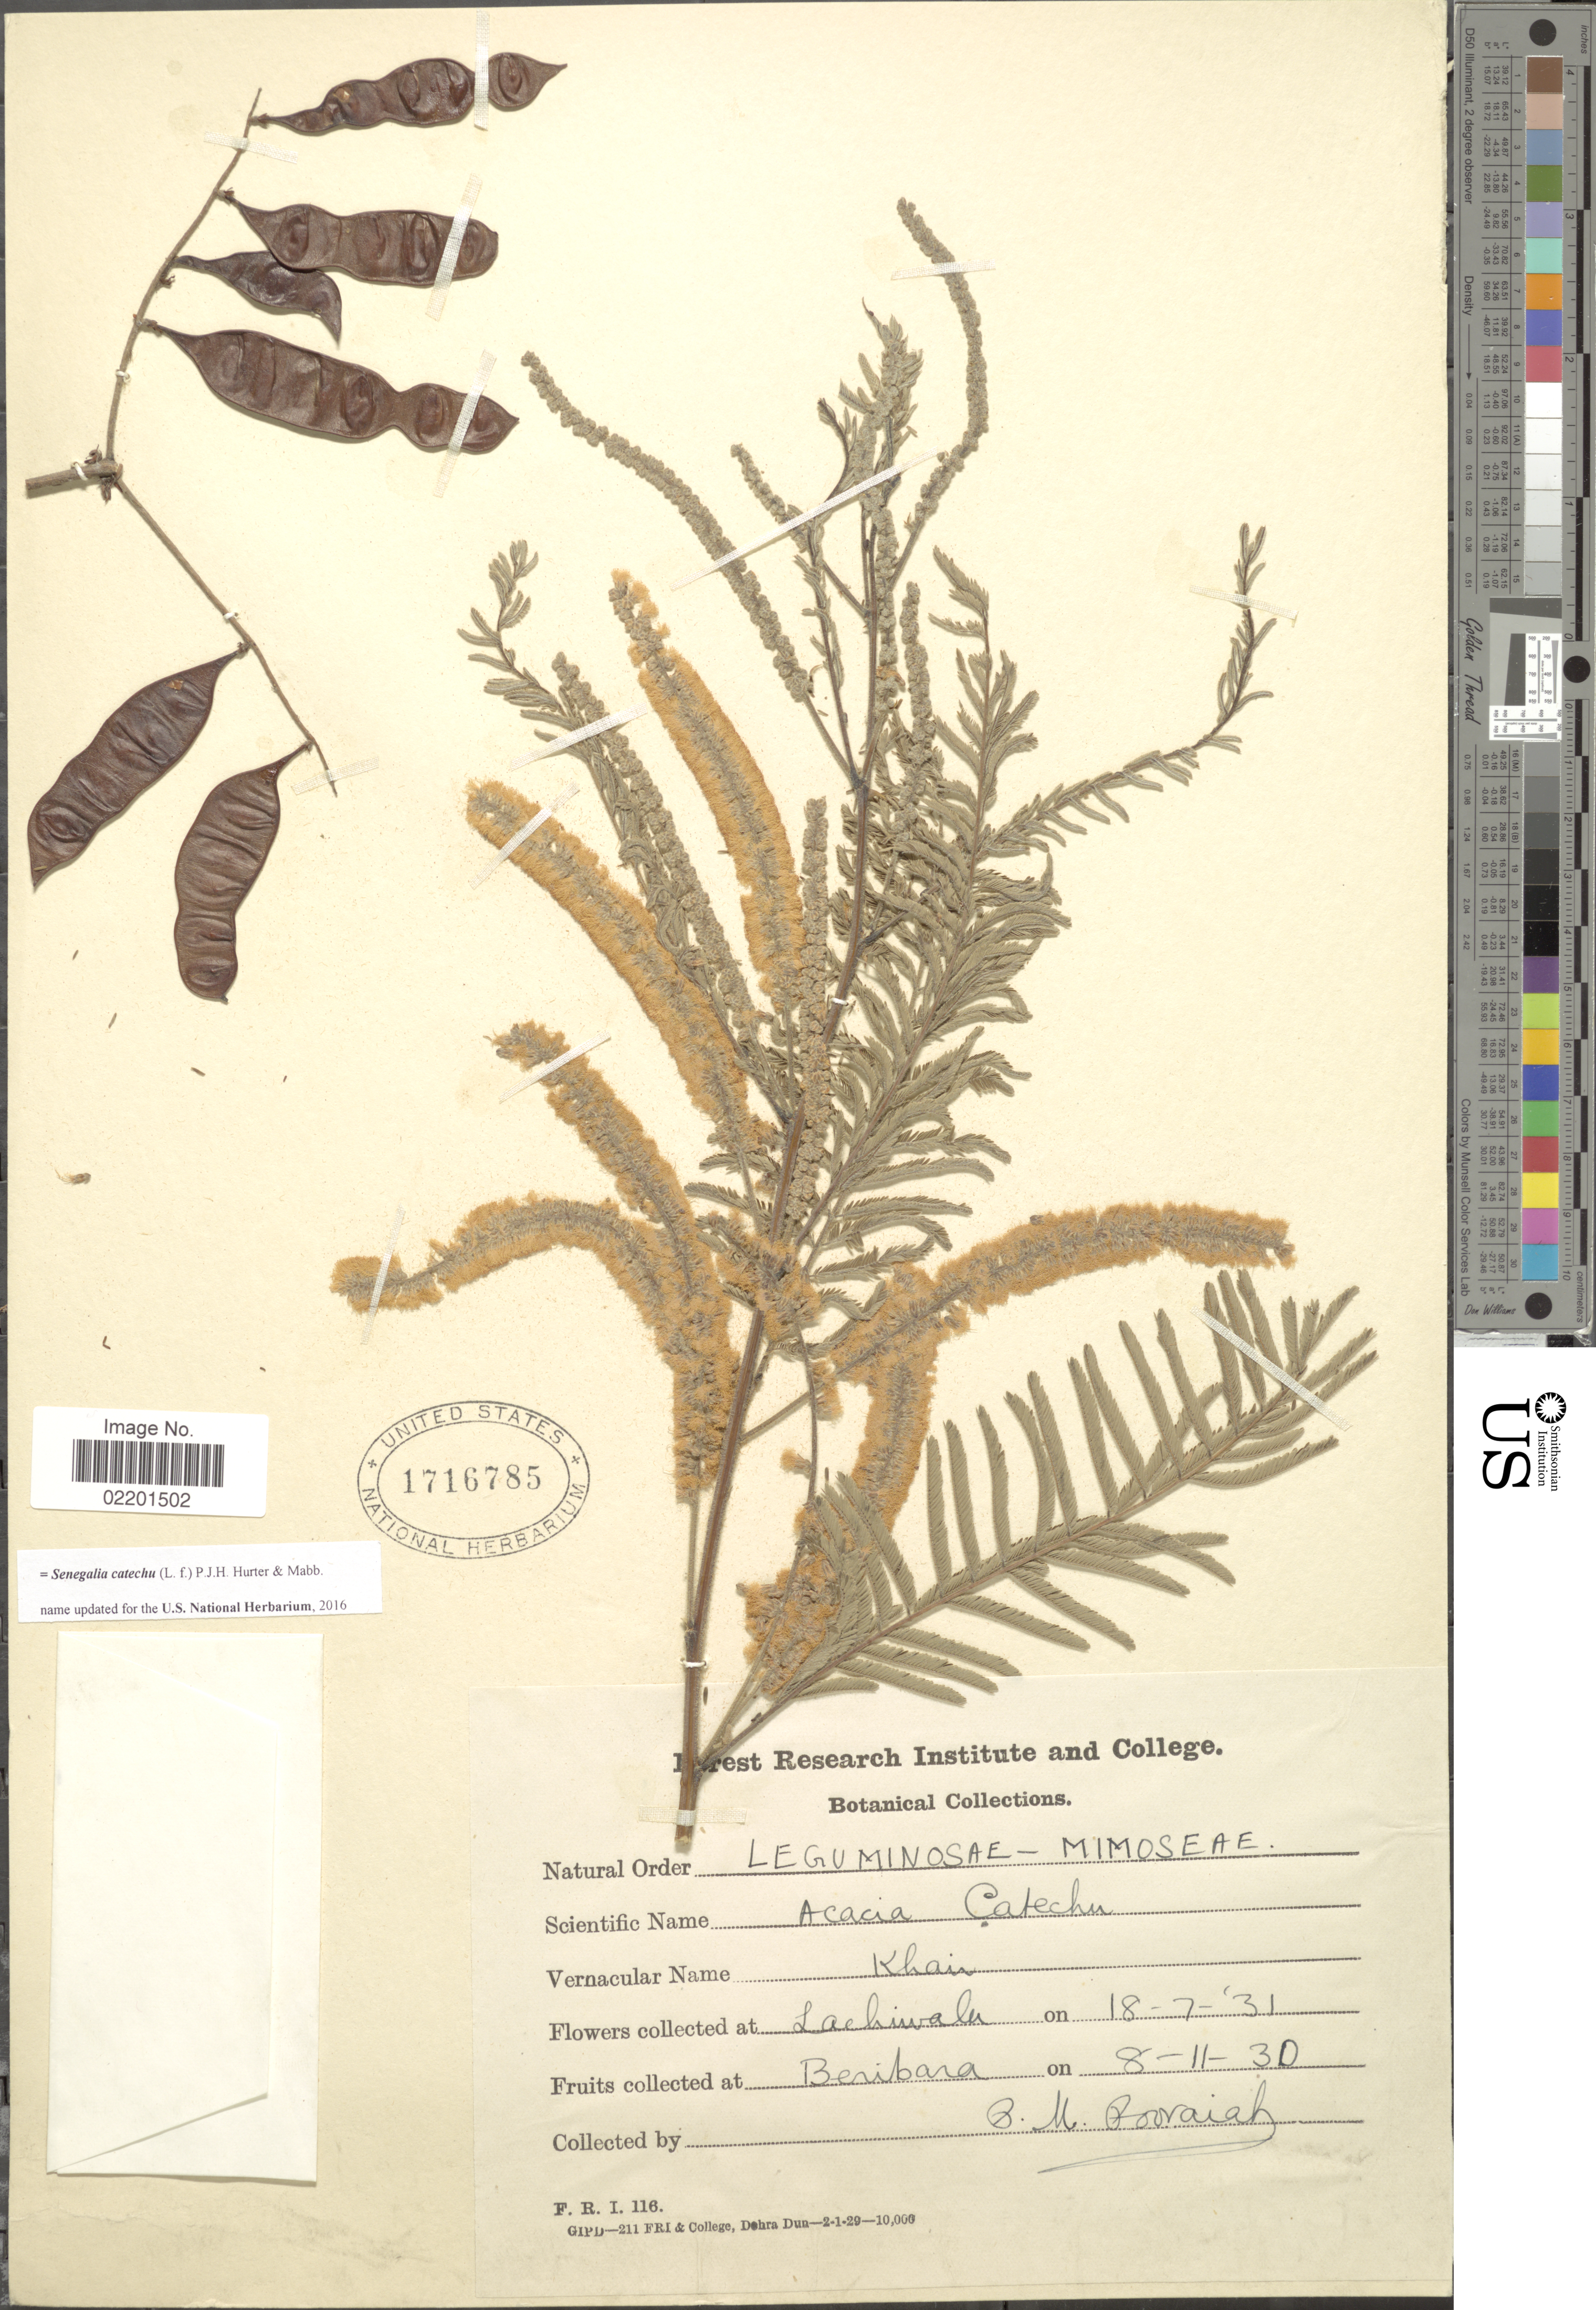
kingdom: Plantae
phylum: Tracheophyta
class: Magnoliopsida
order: Fabales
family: Fabaceae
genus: Senegalia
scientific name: Senegalia catechu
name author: (L. f.) P.J.H. Hurter & Mabb.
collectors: P. Pooraiah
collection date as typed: Transcribed d/m/y: 8/11/30 to 18/7/31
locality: Lachiwalu [interpreted], Beribara.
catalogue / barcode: US 1716785